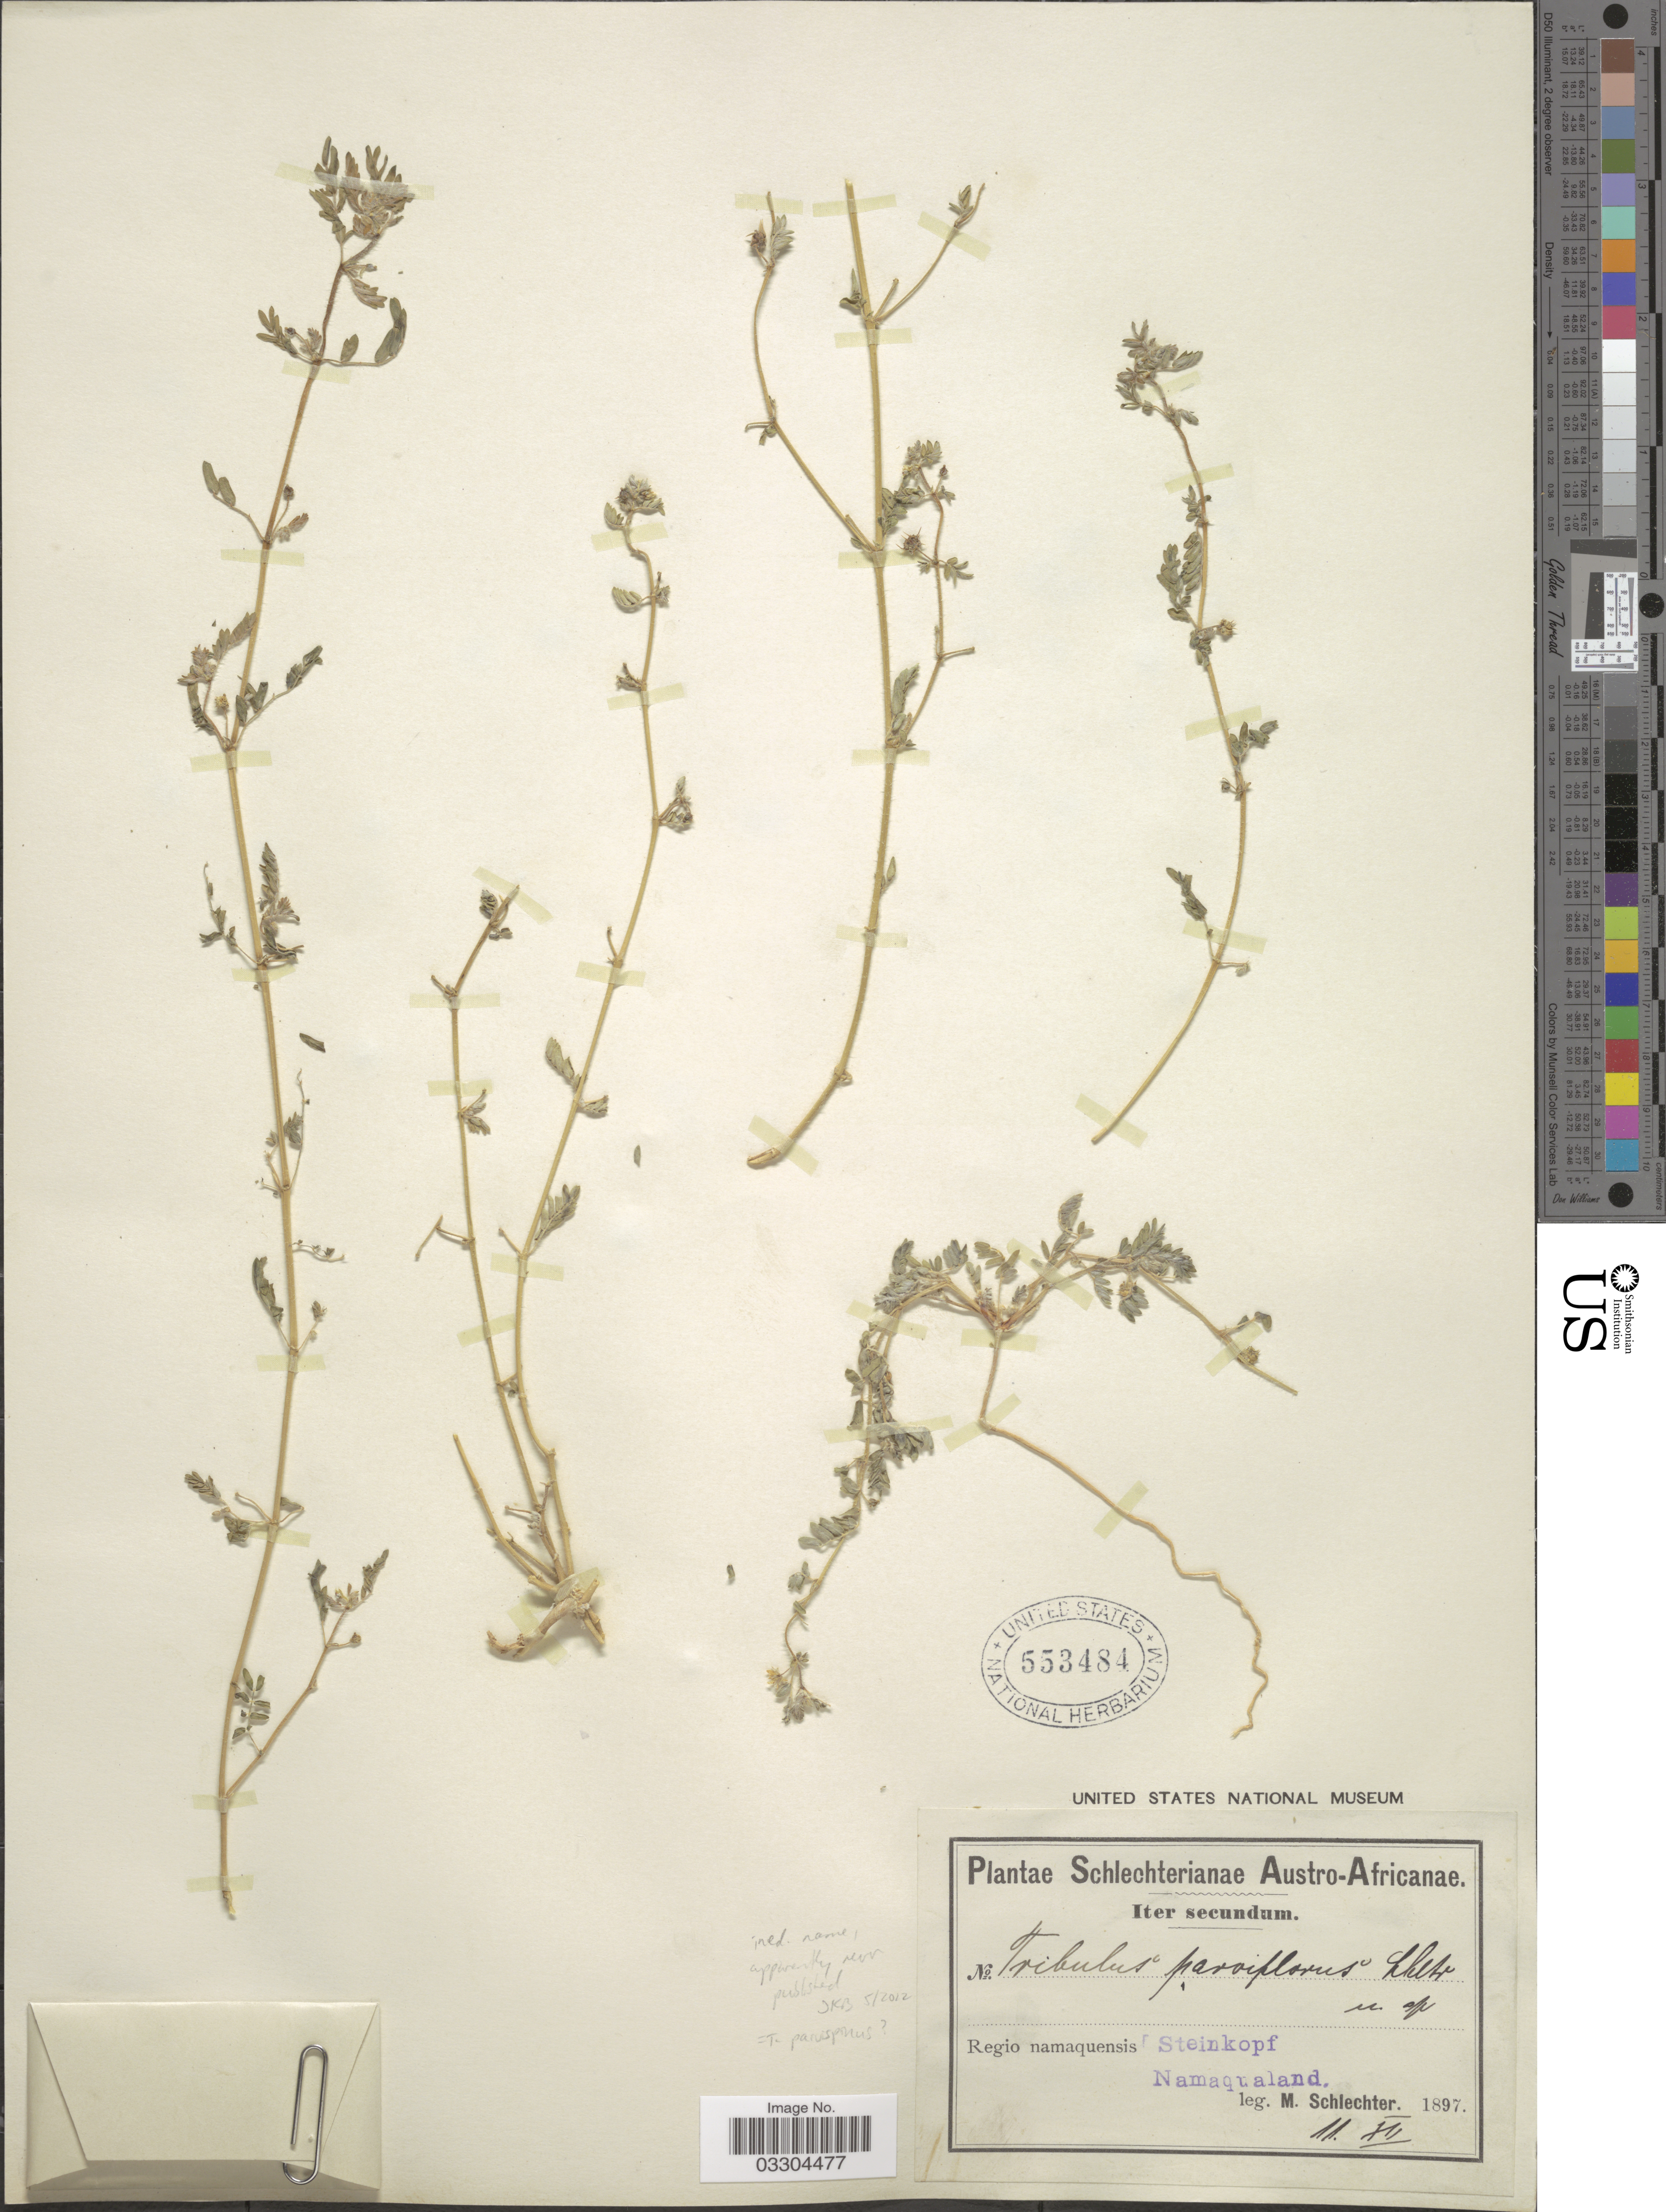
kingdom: Plantae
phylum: Tracheophyta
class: Magnoliopsida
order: Zygophyllales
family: Zygophyllaceae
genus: Tribulus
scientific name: Tribulus sp.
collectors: M. Schlechter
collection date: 1897-11-11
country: South Africa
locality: Austro-Africanae. Regio namaquensis. Steinkopf Namaqualand.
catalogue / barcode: US 553484